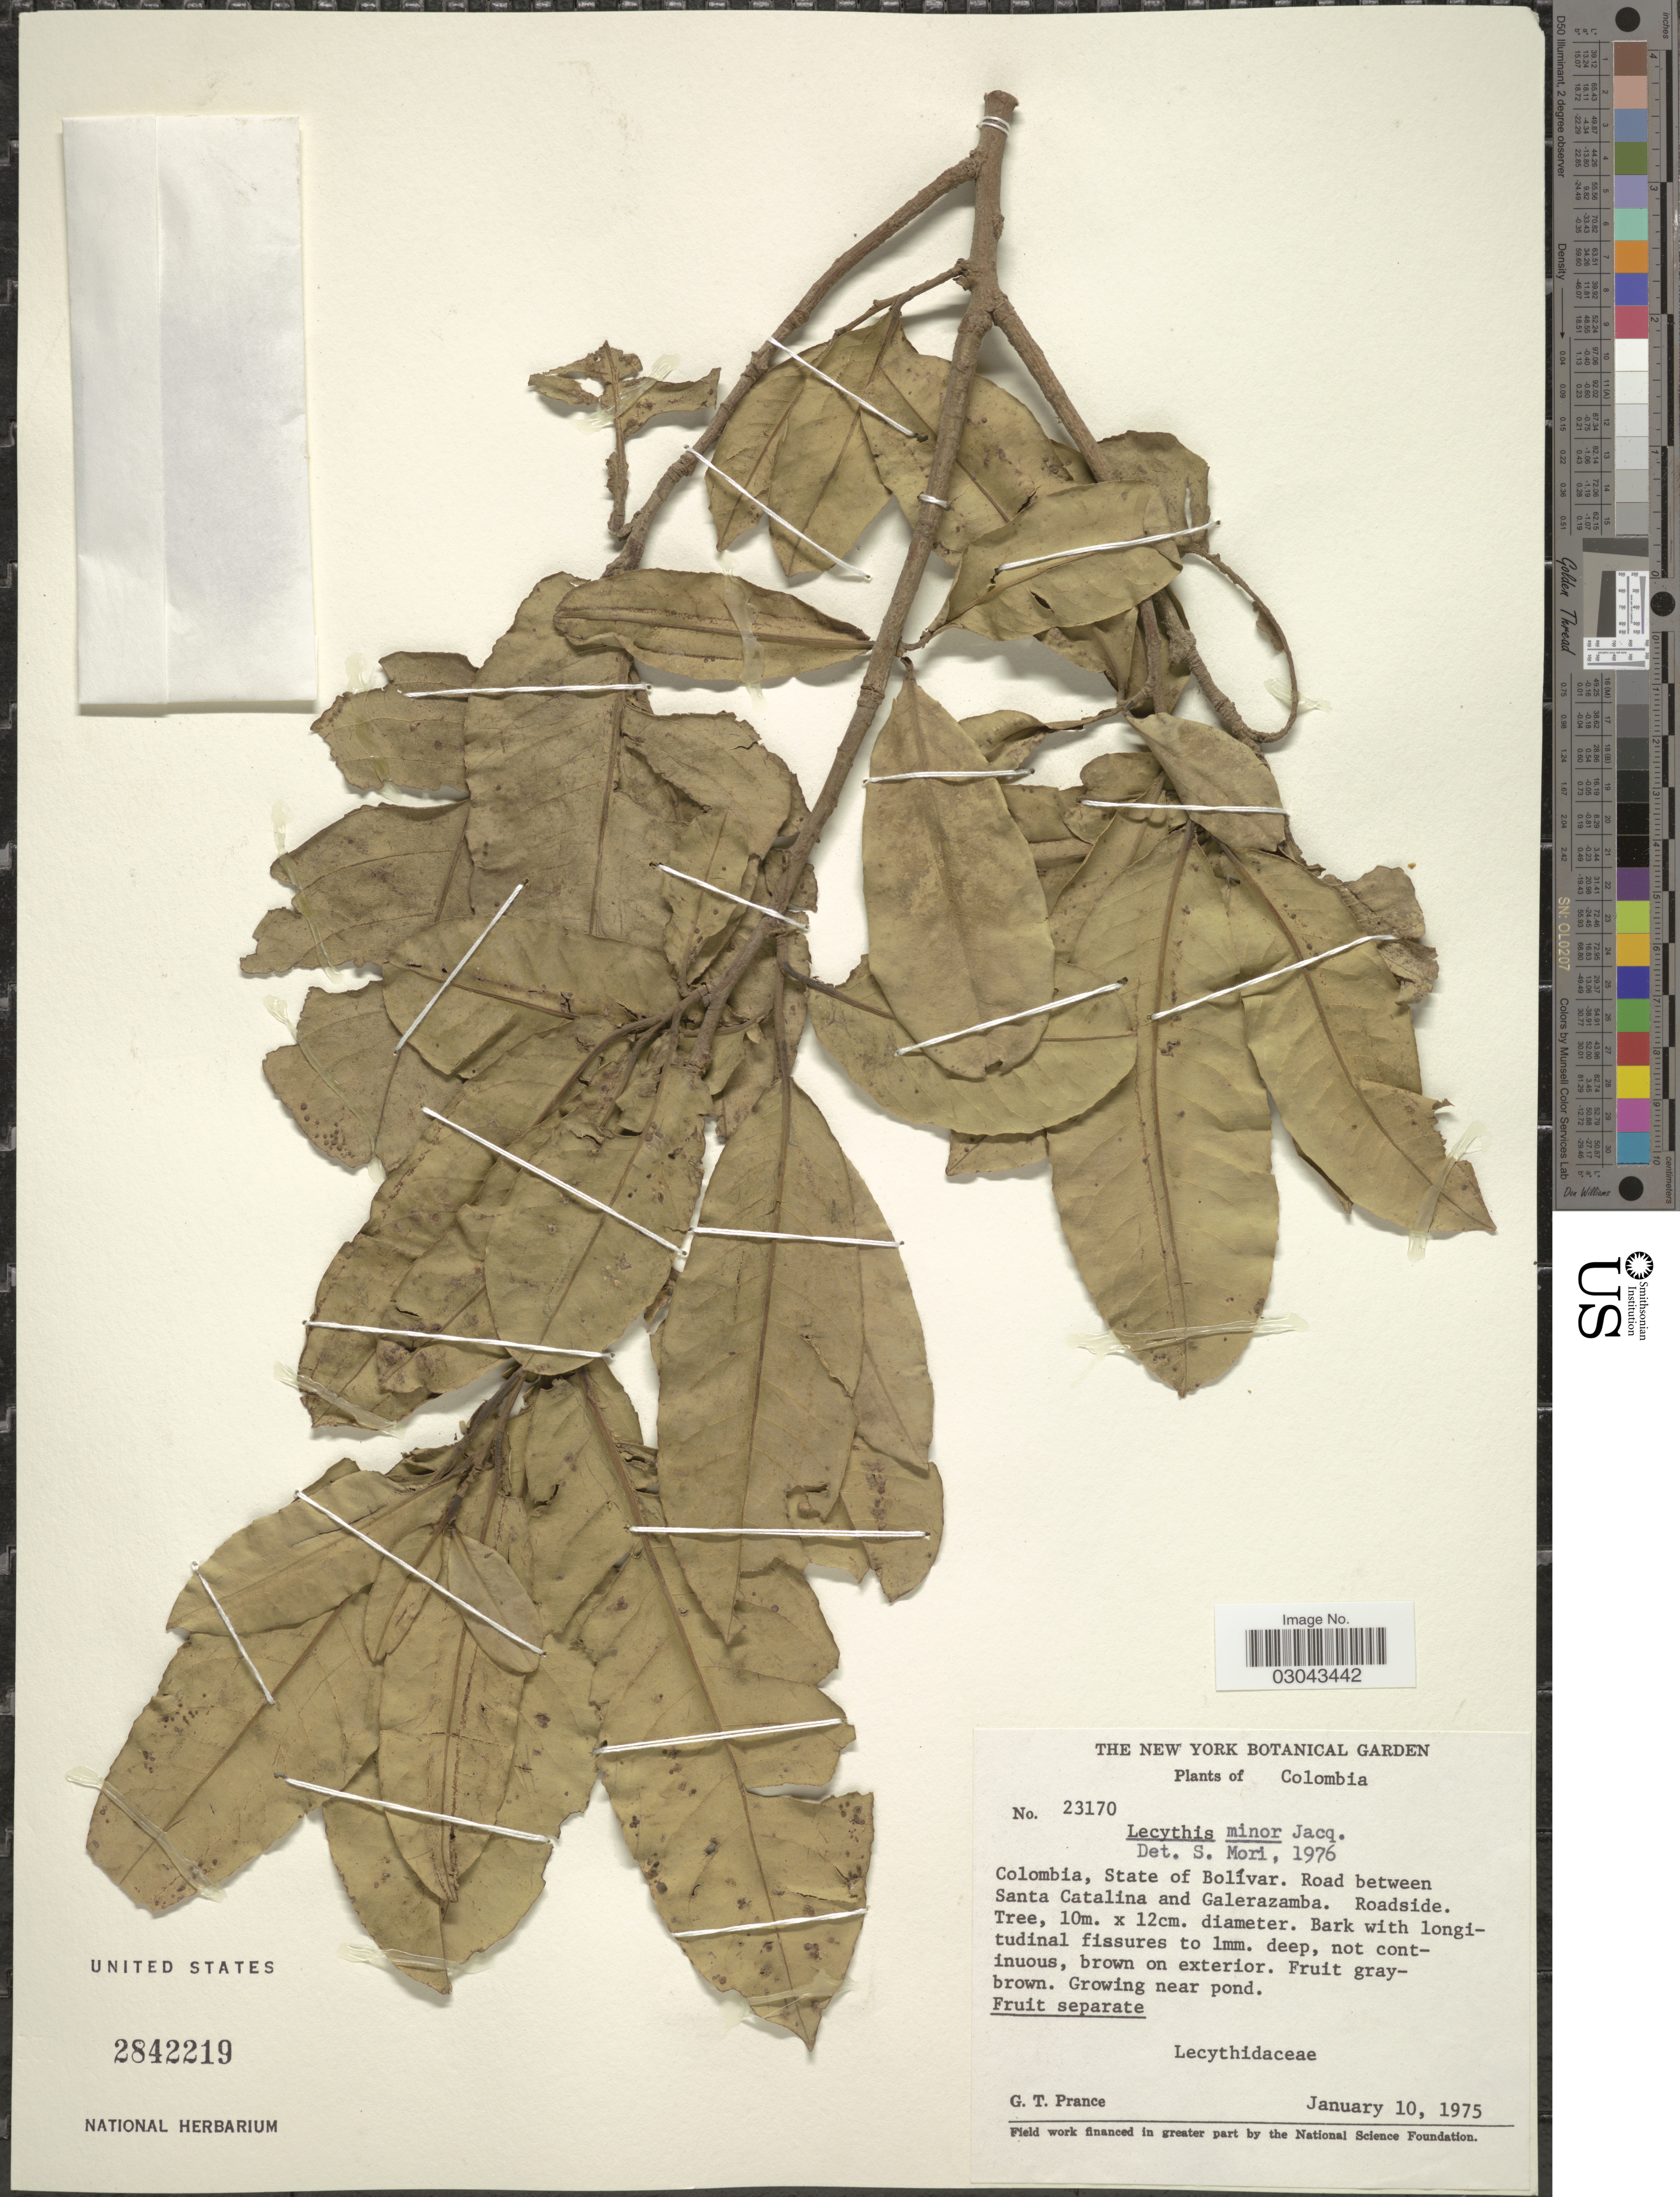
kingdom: Plantae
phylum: Tracheophyta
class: Magnoliopsida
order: Ericales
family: Lecythidaceae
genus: Lecythis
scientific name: Lecythis minor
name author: Jacq.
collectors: G. T. Prance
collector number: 23170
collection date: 1975-01-10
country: Colombia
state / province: Bolívar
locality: Road between Santa Catalina and Galerazamba.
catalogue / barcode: US 2842219